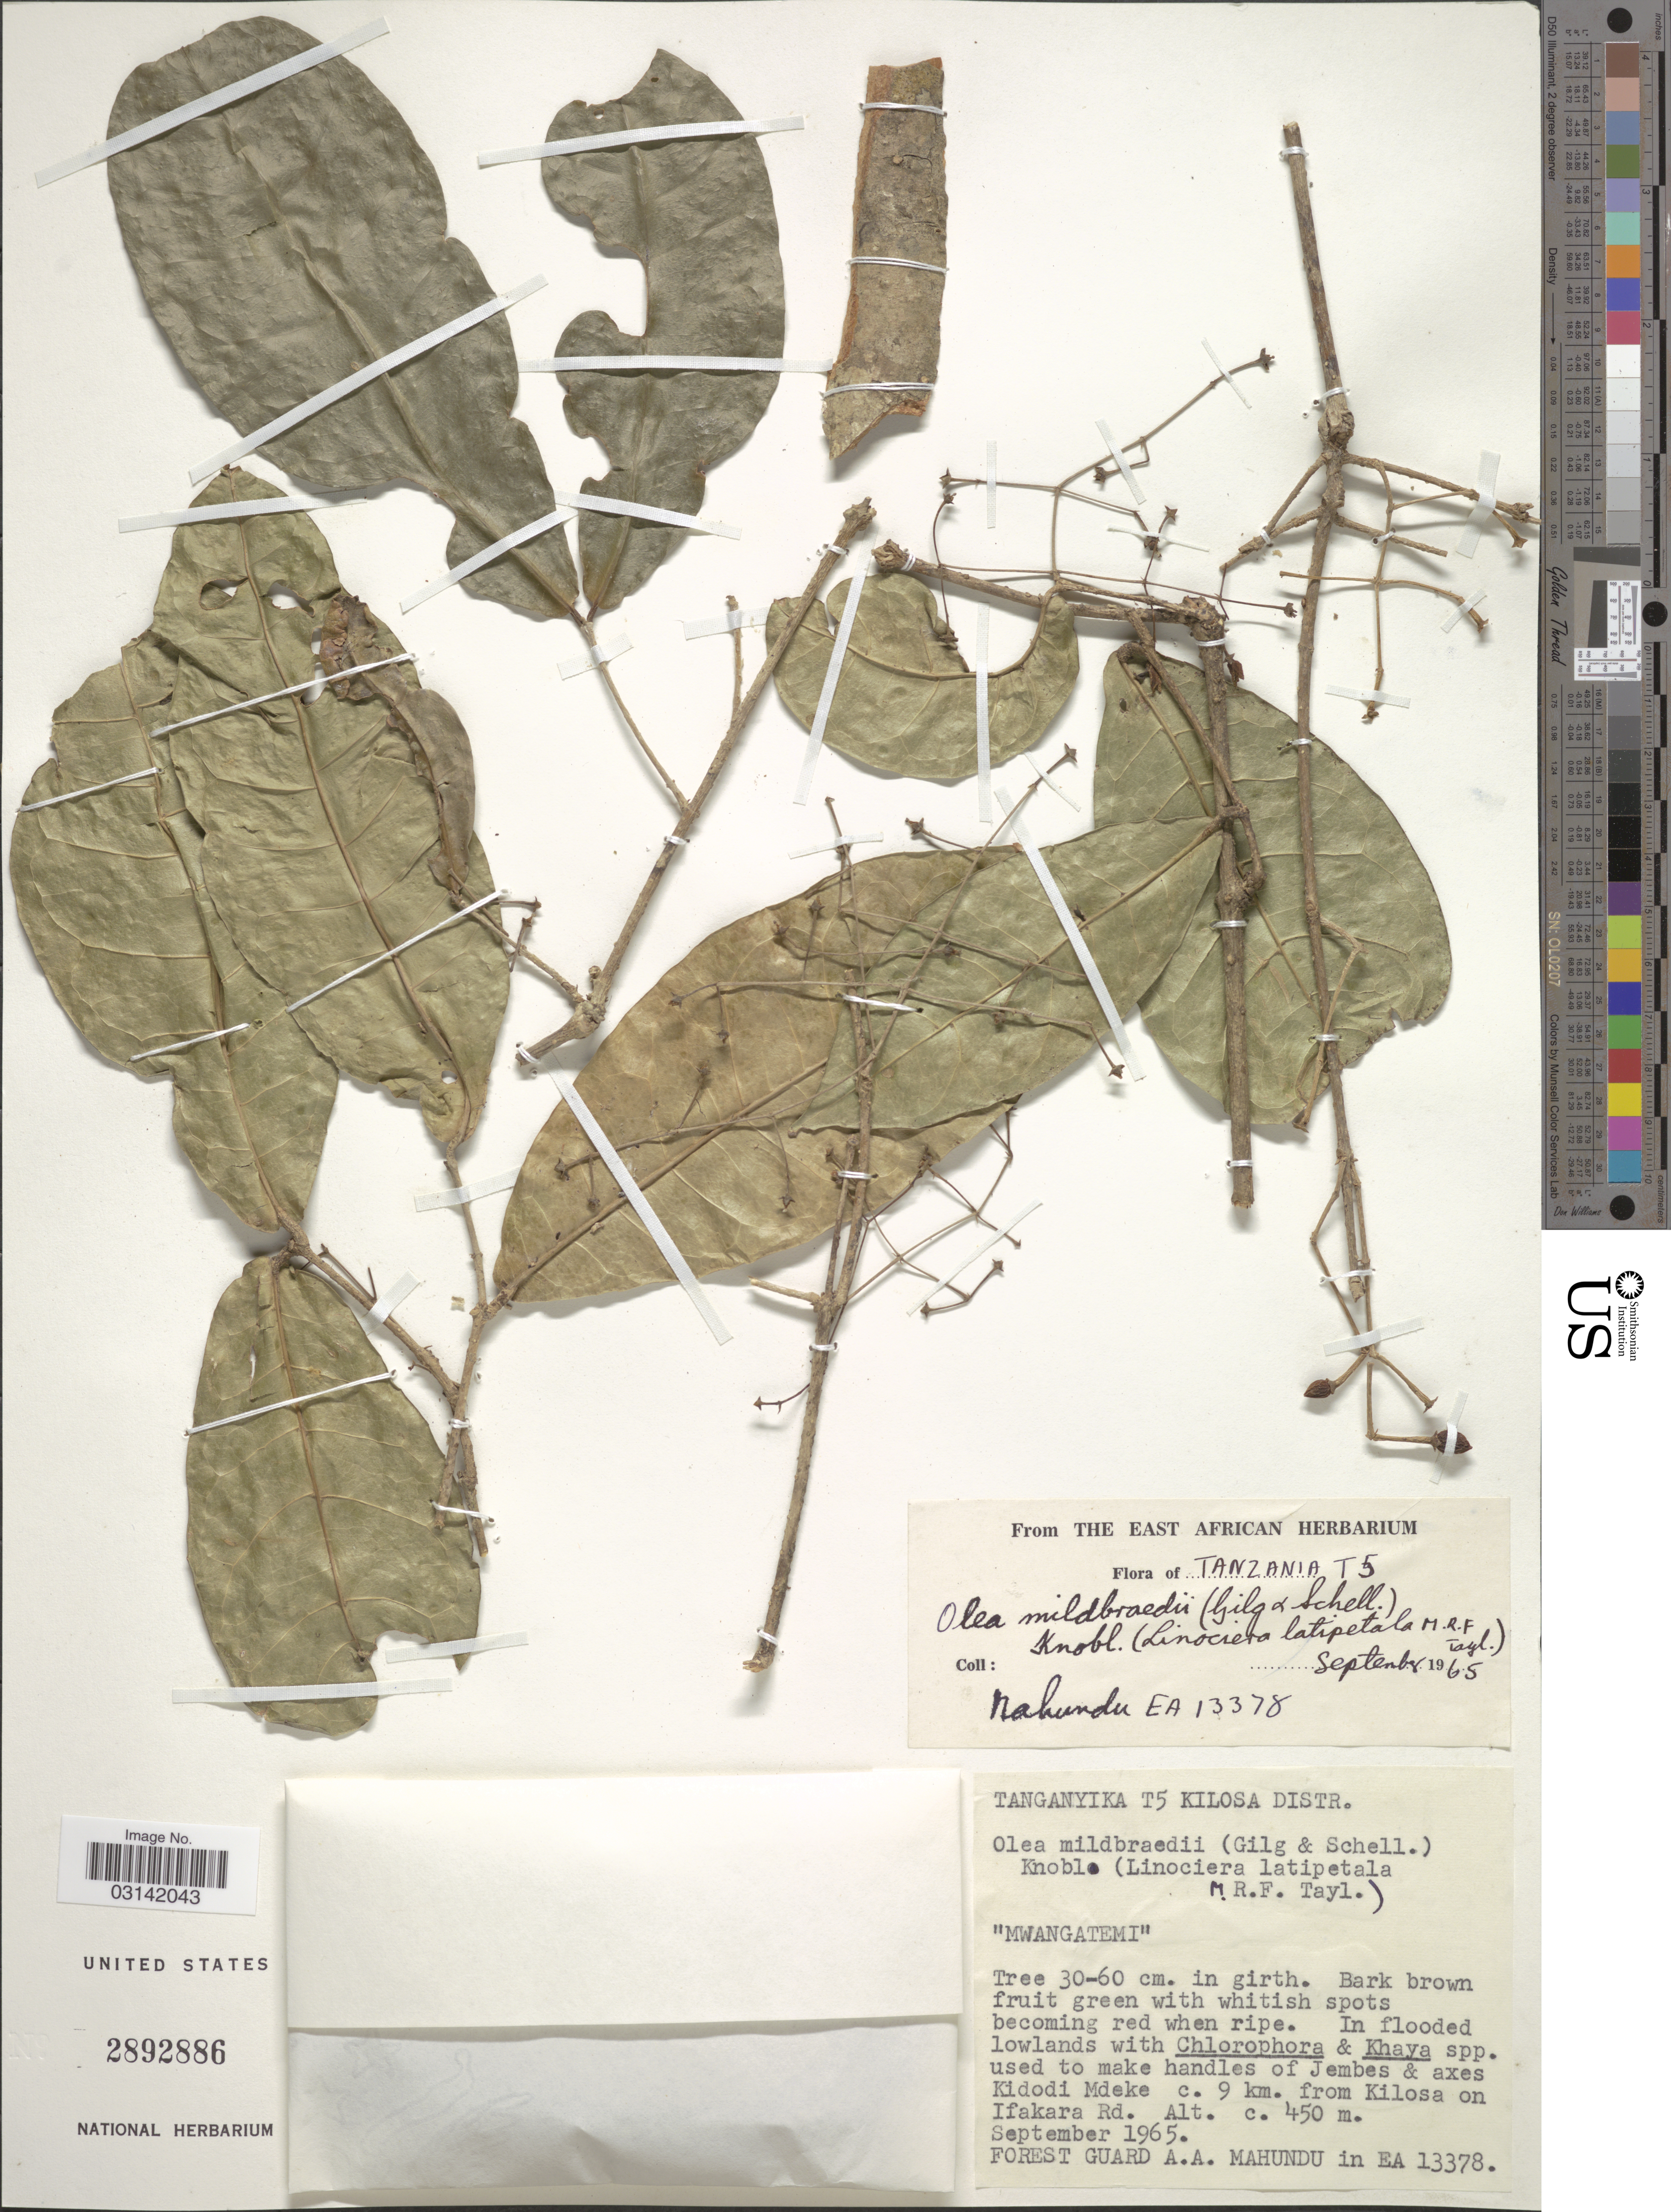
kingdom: Plantae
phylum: Tracheophyta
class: Magnoliopsida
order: Lamiales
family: Oleaceae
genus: Olea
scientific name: Olea mildbraedii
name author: (Gilg & G. Schellenb.) Knobl.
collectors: A. Mahundu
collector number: EA13378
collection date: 1965-09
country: Tanzania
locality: Tanganyika T5, Kilosa Distr., Kidodi Mdeke c. 9 km. from Kilosa on Ifakara Rd.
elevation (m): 450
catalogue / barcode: US 2892886